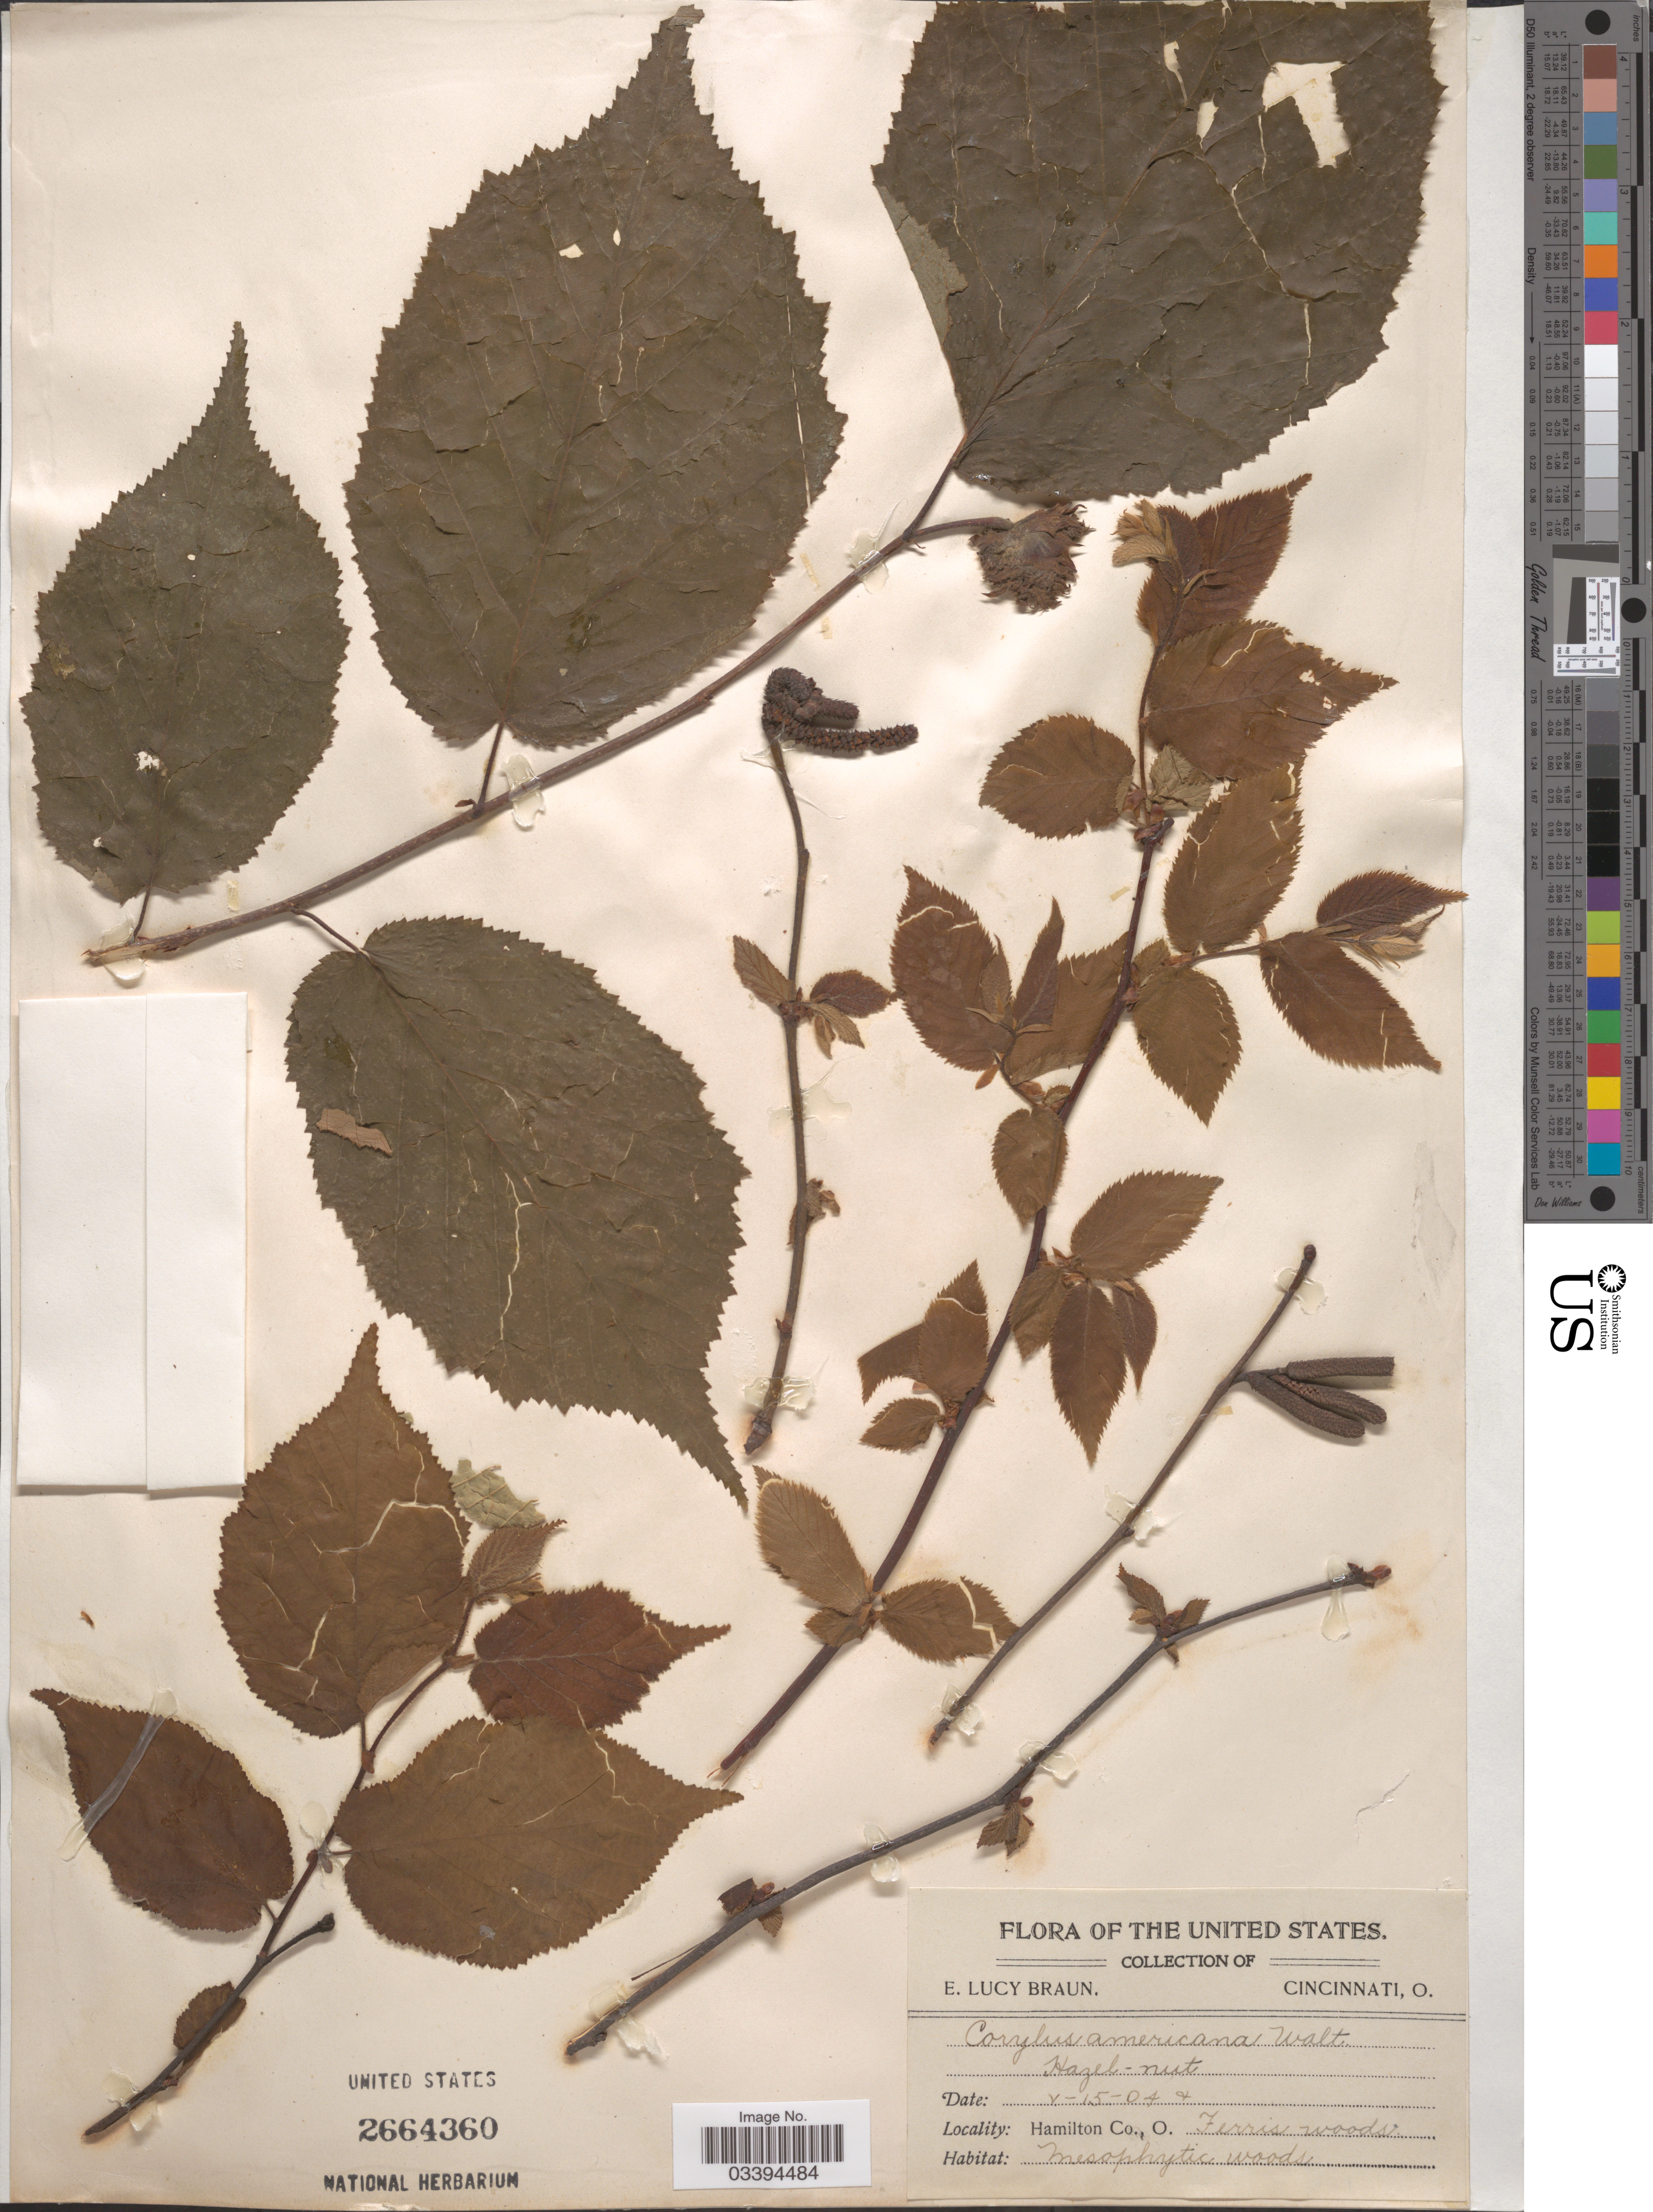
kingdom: Plantae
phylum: Tracheophyta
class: Magnoliopsida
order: Fagales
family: Betulaceae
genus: Corylus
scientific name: Corylus americana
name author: Walter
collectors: E. L. Braun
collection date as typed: Transcribed d/m/y: 15/5/4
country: United States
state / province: Ohio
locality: Hamilton Co., Ferris woods.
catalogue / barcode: US 2664360